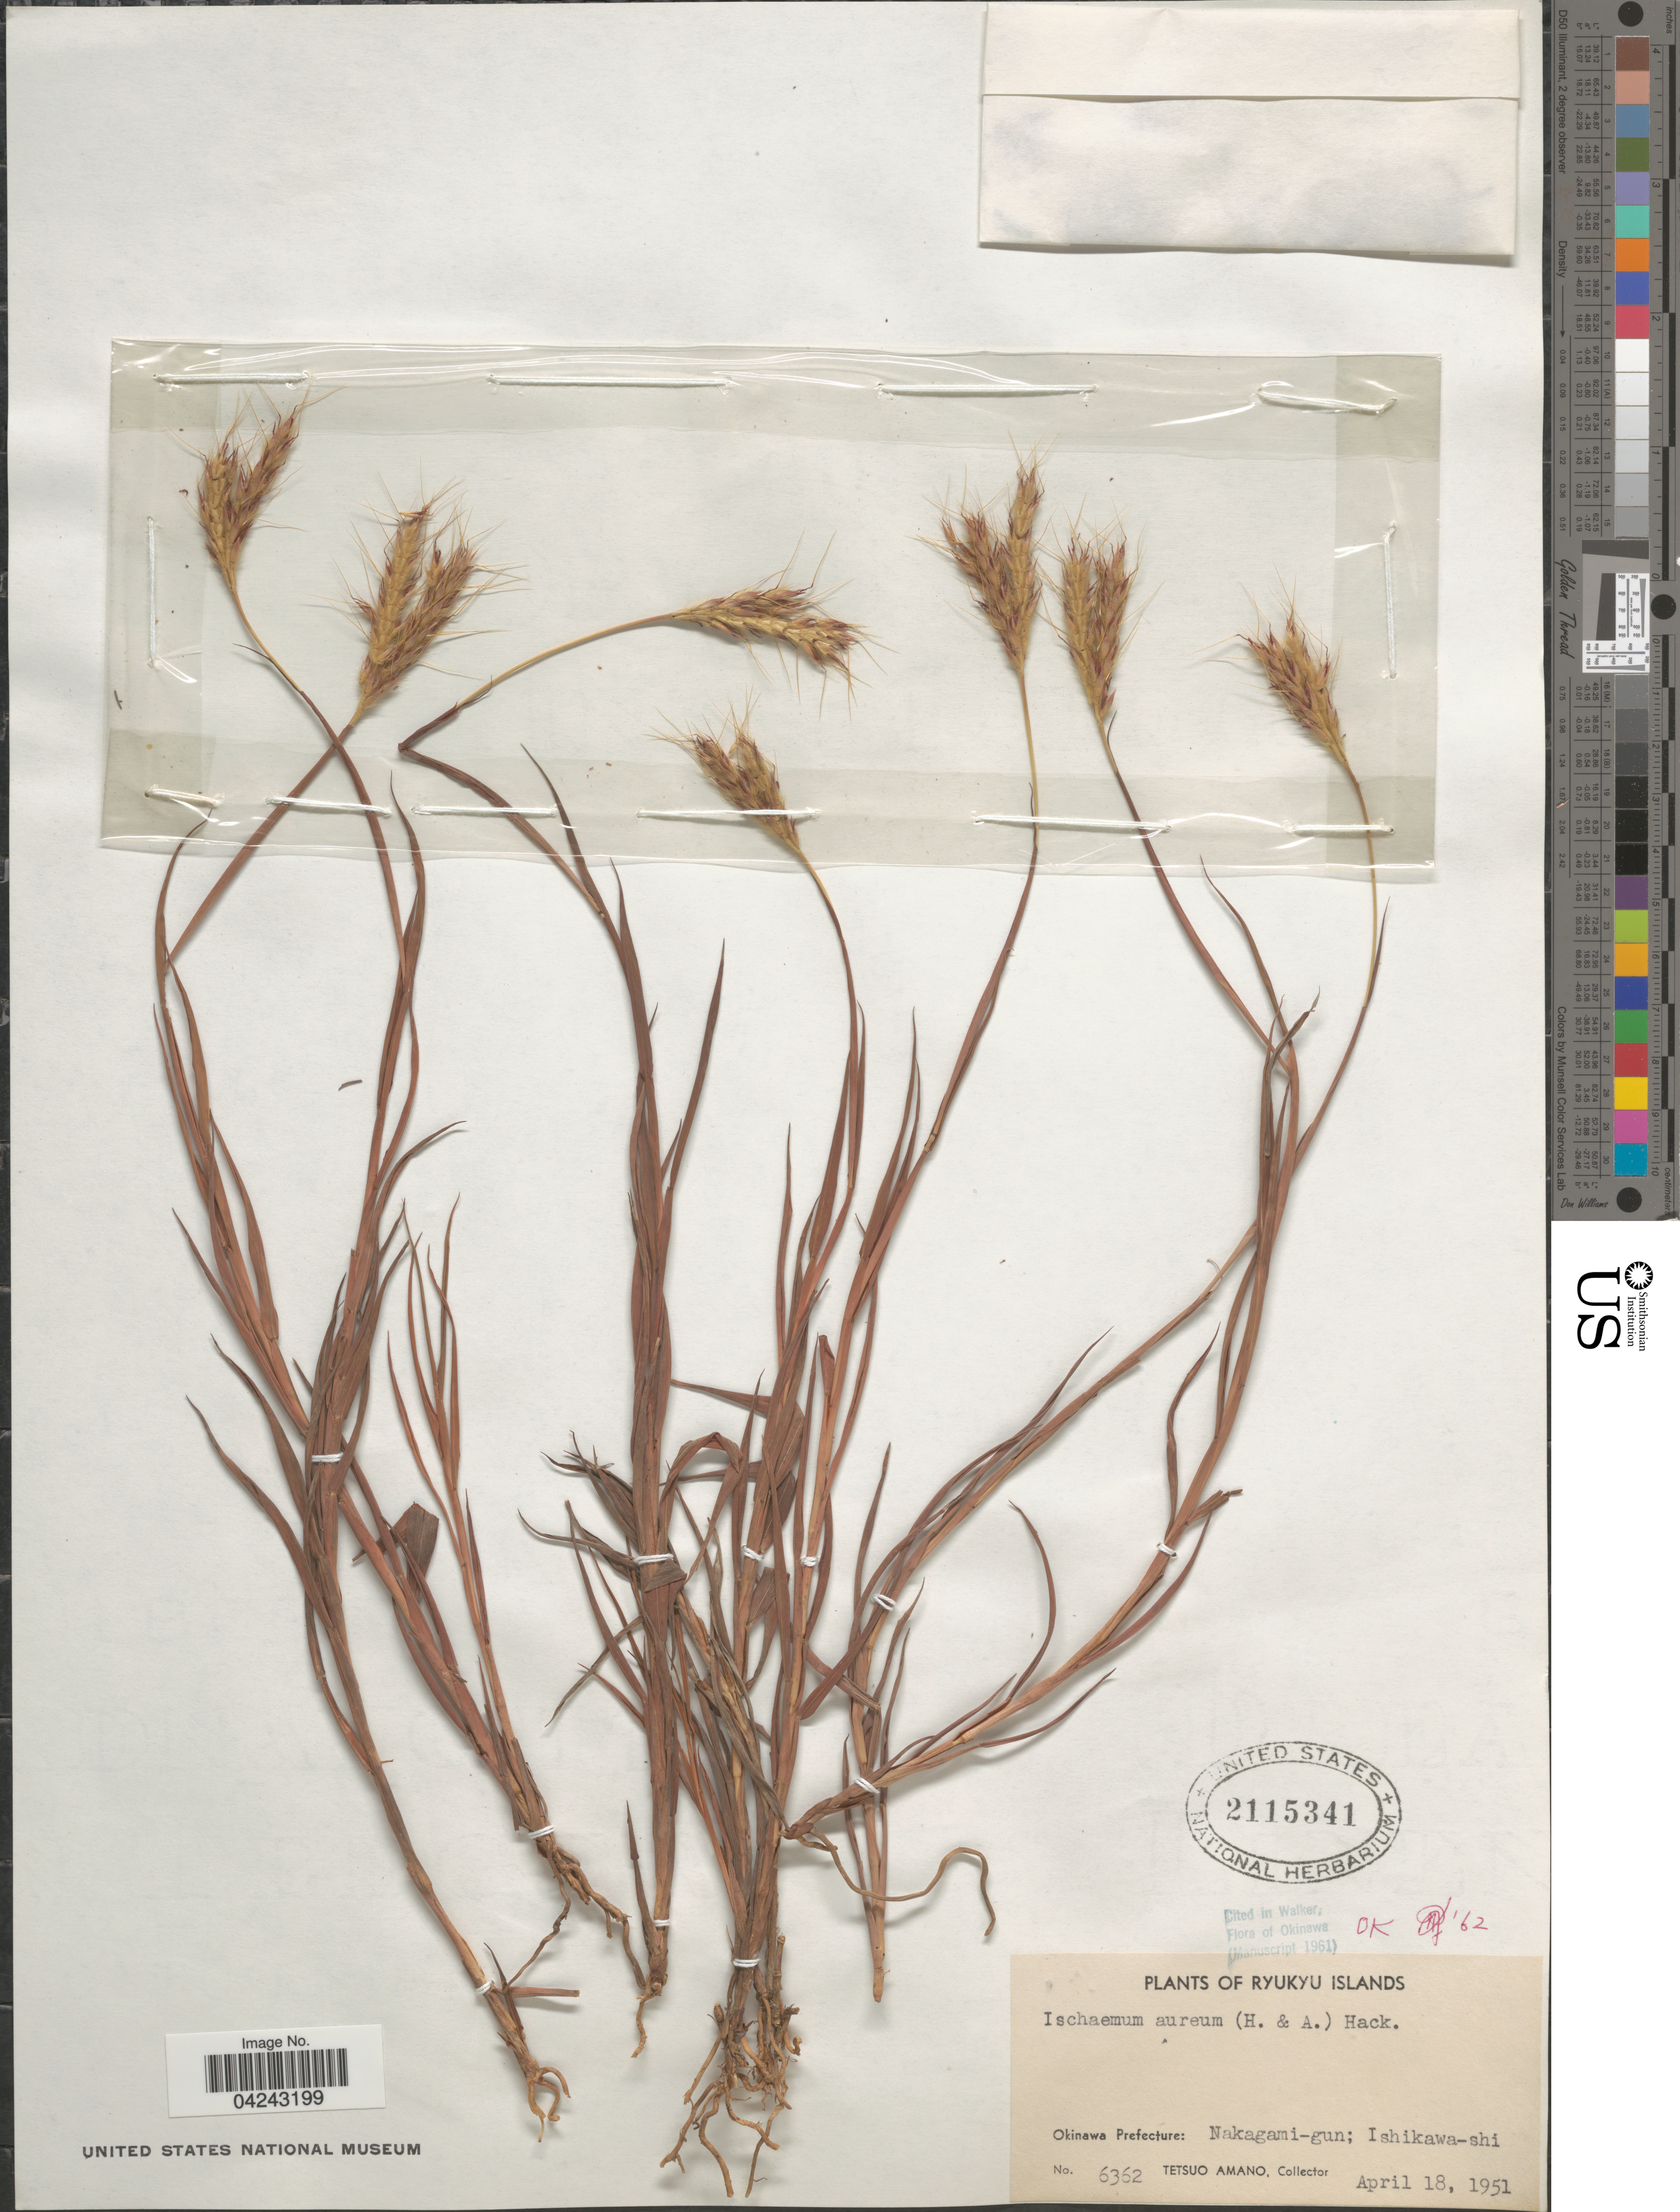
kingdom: Plantae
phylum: Tracheophyta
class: Liliopsida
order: Poales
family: Poaceae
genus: Ischaemum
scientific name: Ischaemum australe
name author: R. Br.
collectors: T. Amano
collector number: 6362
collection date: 1951-04-18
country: Japan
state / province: Okinawa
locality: Ryukyu Islands. Okinawa Prefecture: Nakagami-gun; Ishikawa-shi.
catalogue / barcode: US 2115341